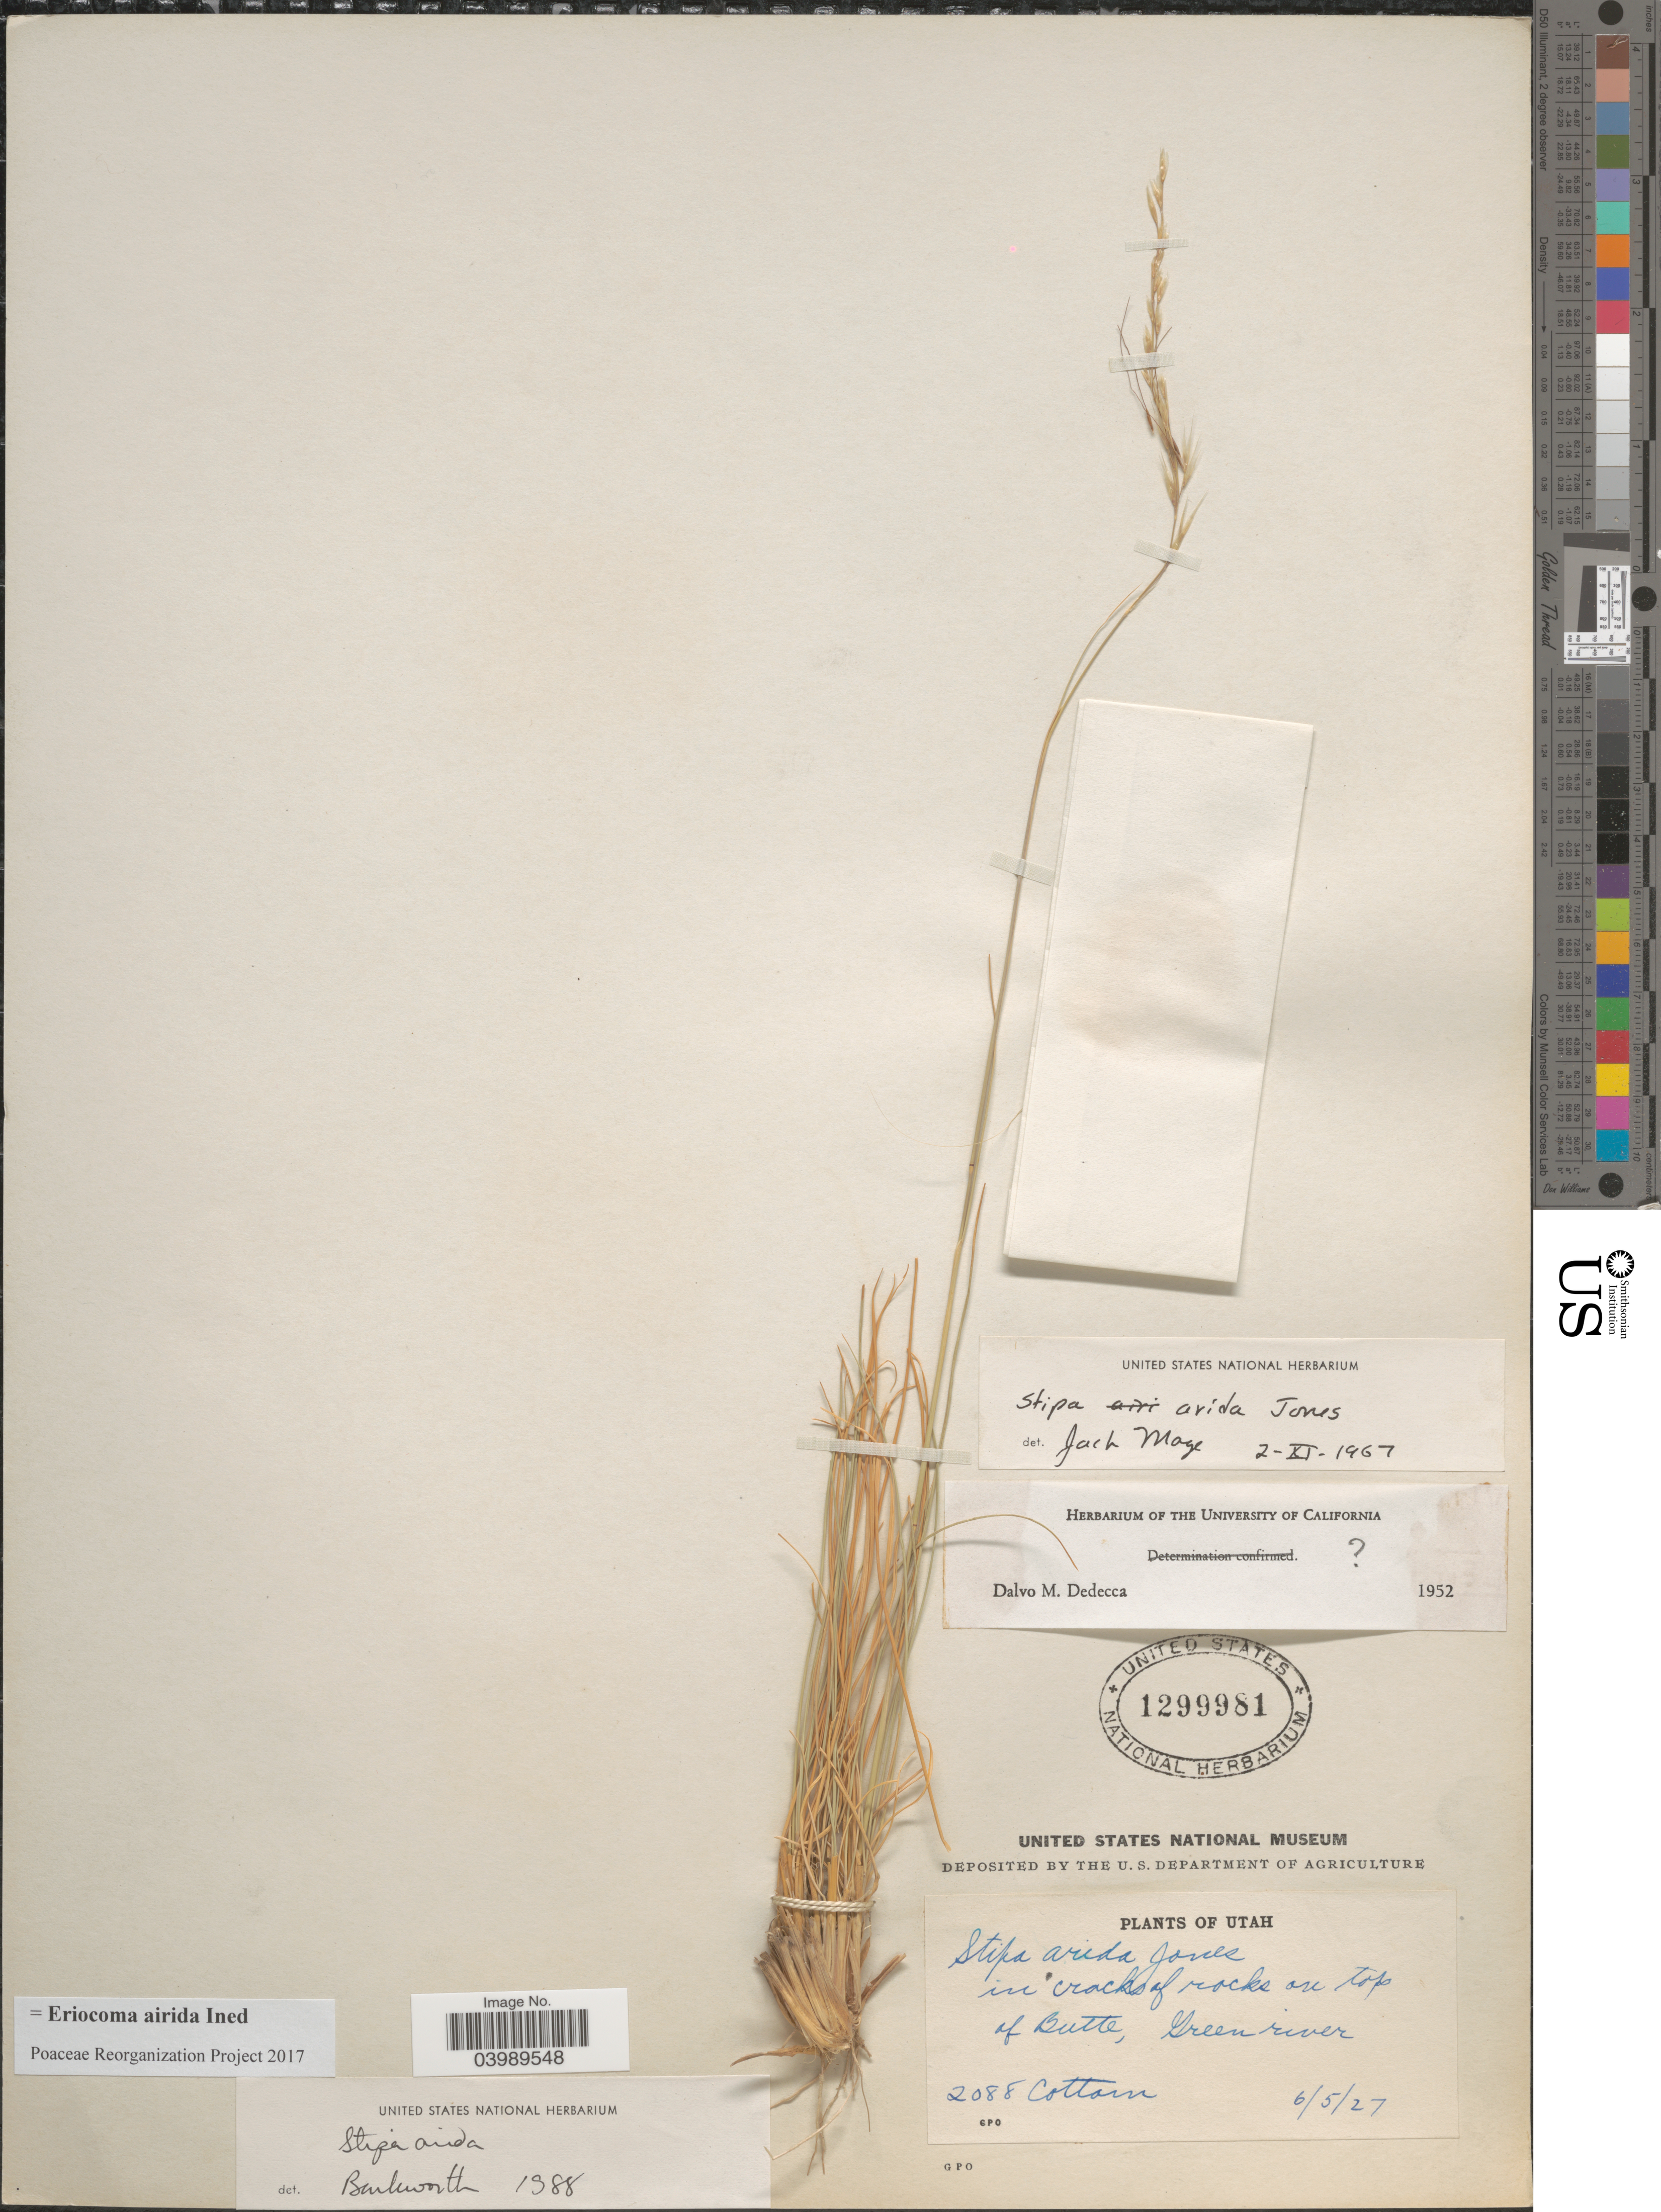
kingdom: Plantae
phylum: Tracheophyta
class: Liliopsida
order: Poales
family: Poaceae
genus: Eriocoma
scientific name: Eriocoma arida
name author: (M.E. Jones) Romasch.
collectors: Cottam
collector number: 2088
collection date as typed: Transcribed d/m/y: 5/6/27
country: United States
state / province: Utah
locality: In cracks of rocks on top of Butte, Green river.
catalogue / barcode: US 1299981